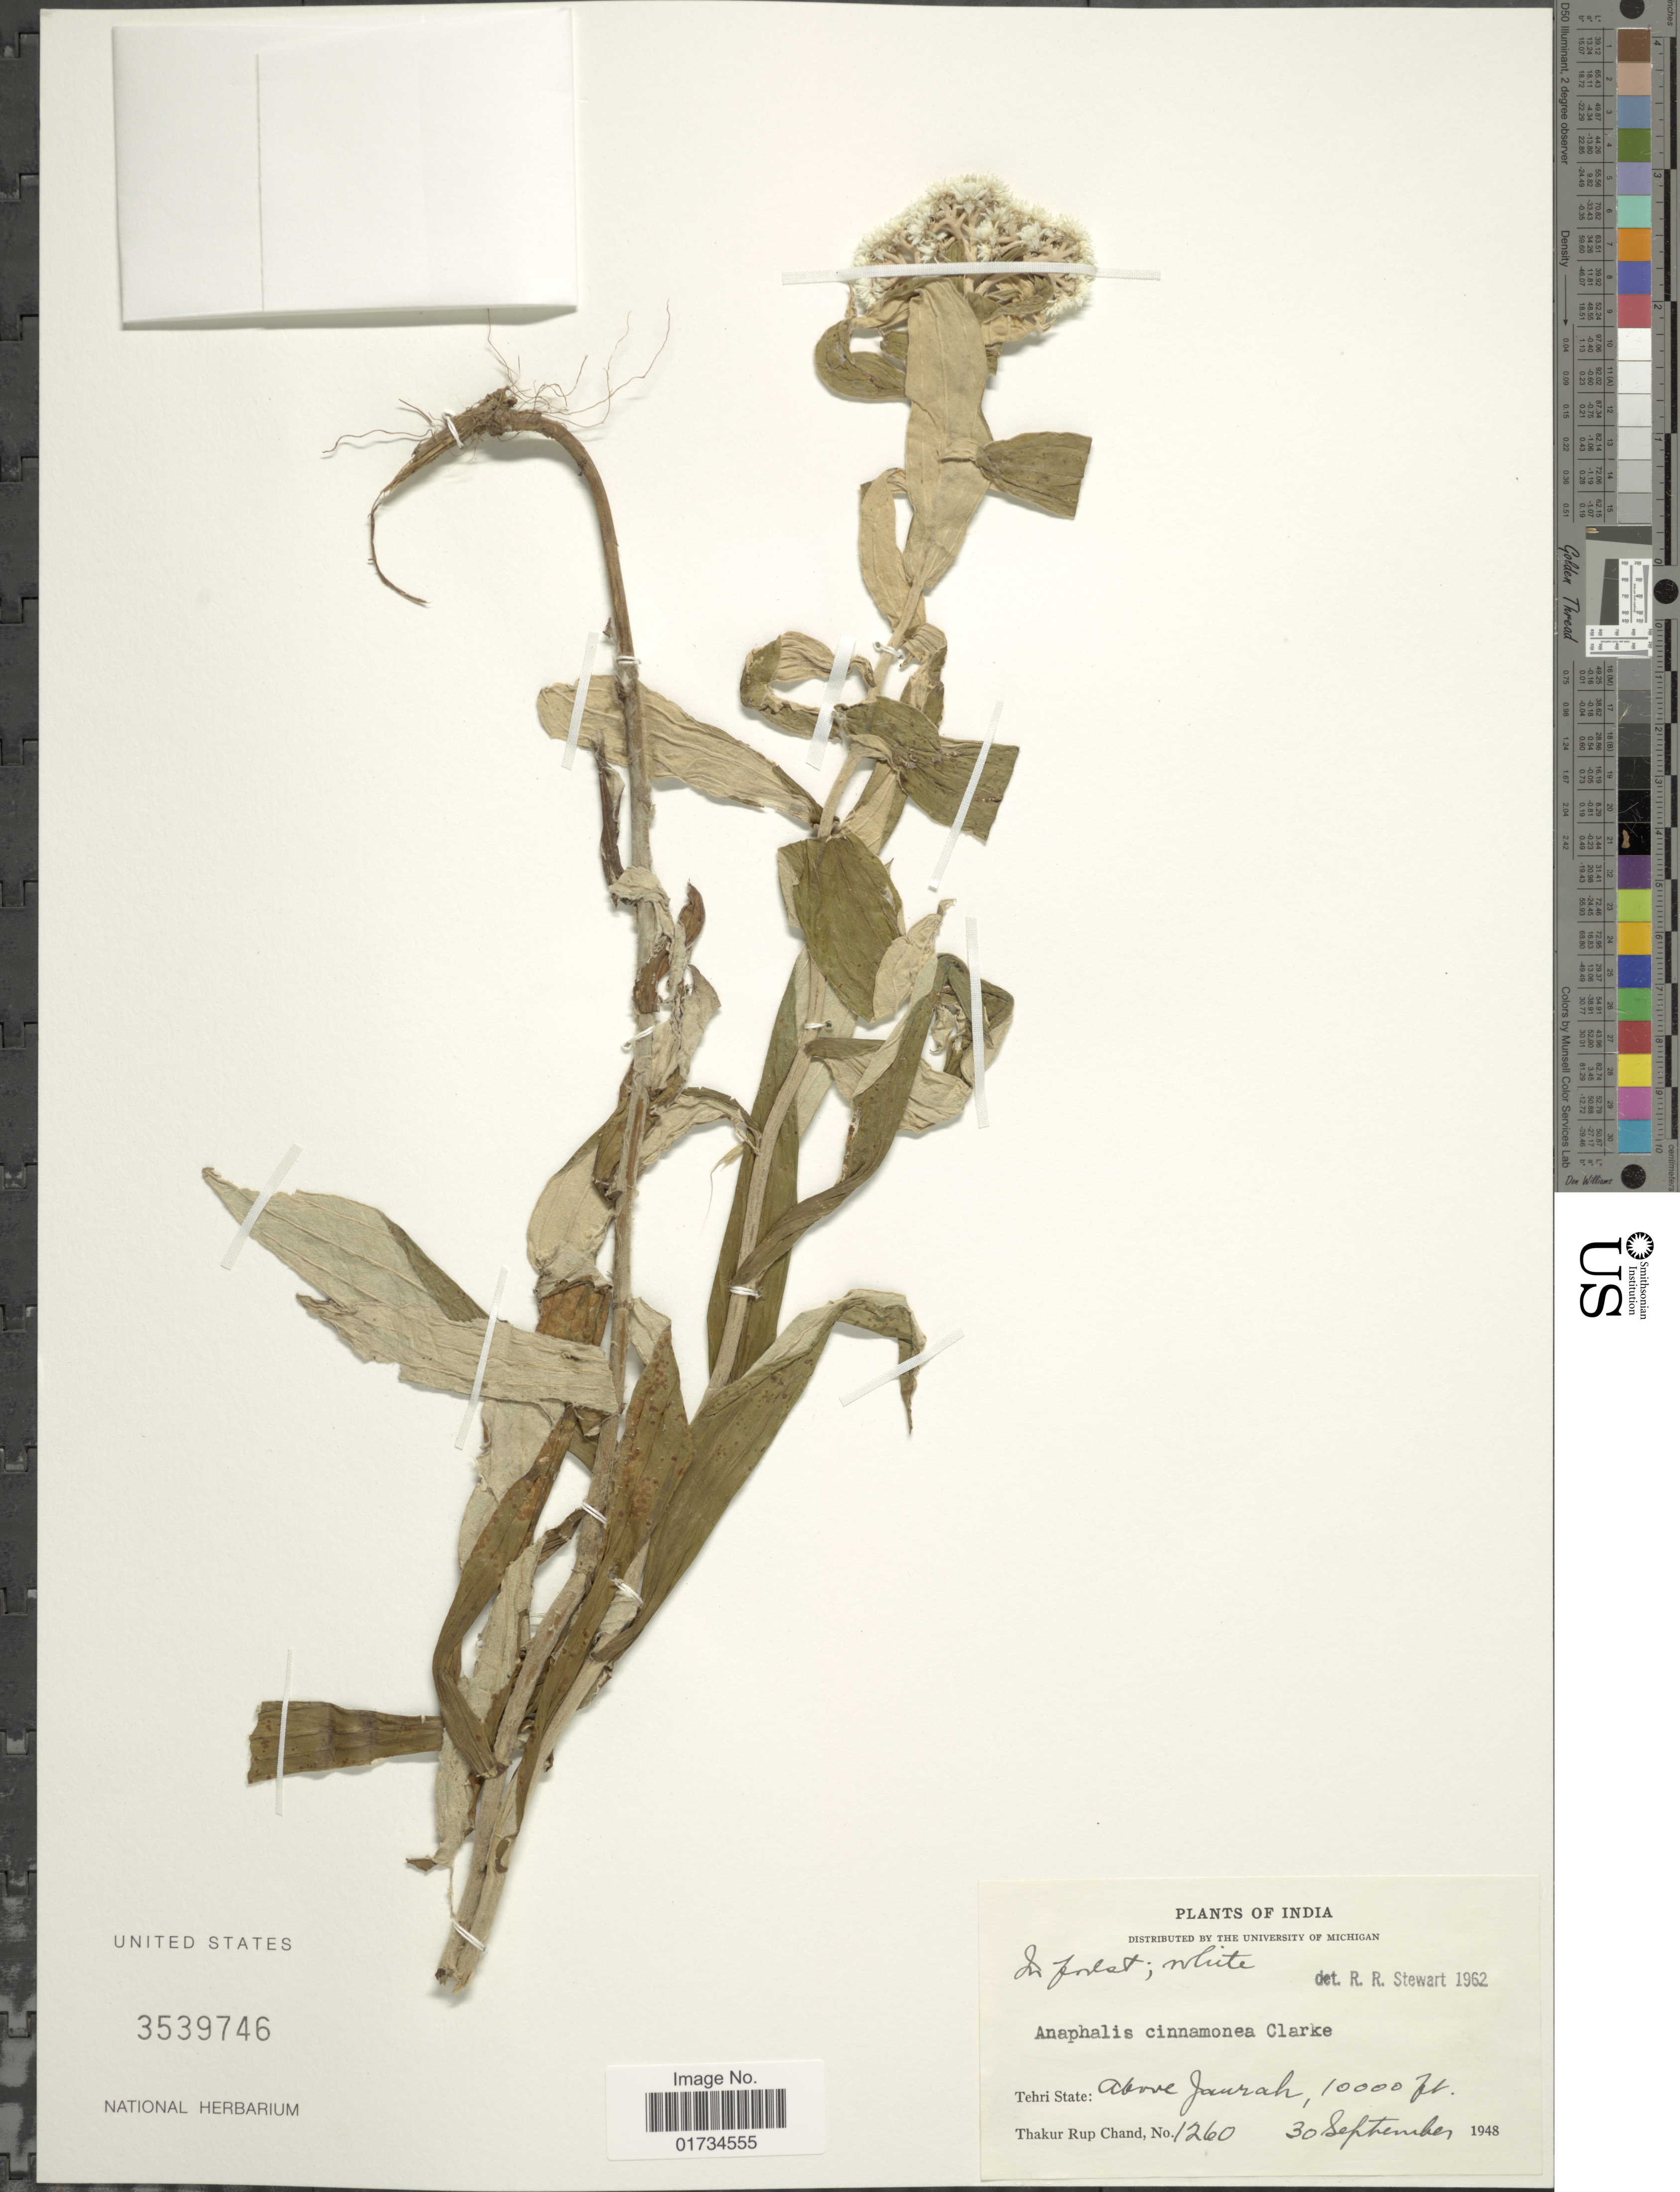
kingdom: Plantae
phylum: Tracheophyta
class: Magnoliopsida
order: Asterales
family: Asteraceae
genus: Anaphalis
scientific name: Anaphalis cinnamomea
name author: (DC.) C.B. Clarke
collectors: T. R. Chand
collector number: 1260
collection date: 1948-09-30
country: India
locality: India. Tehri State: Above Jaurah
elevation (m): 3048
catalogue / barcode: US 3539746